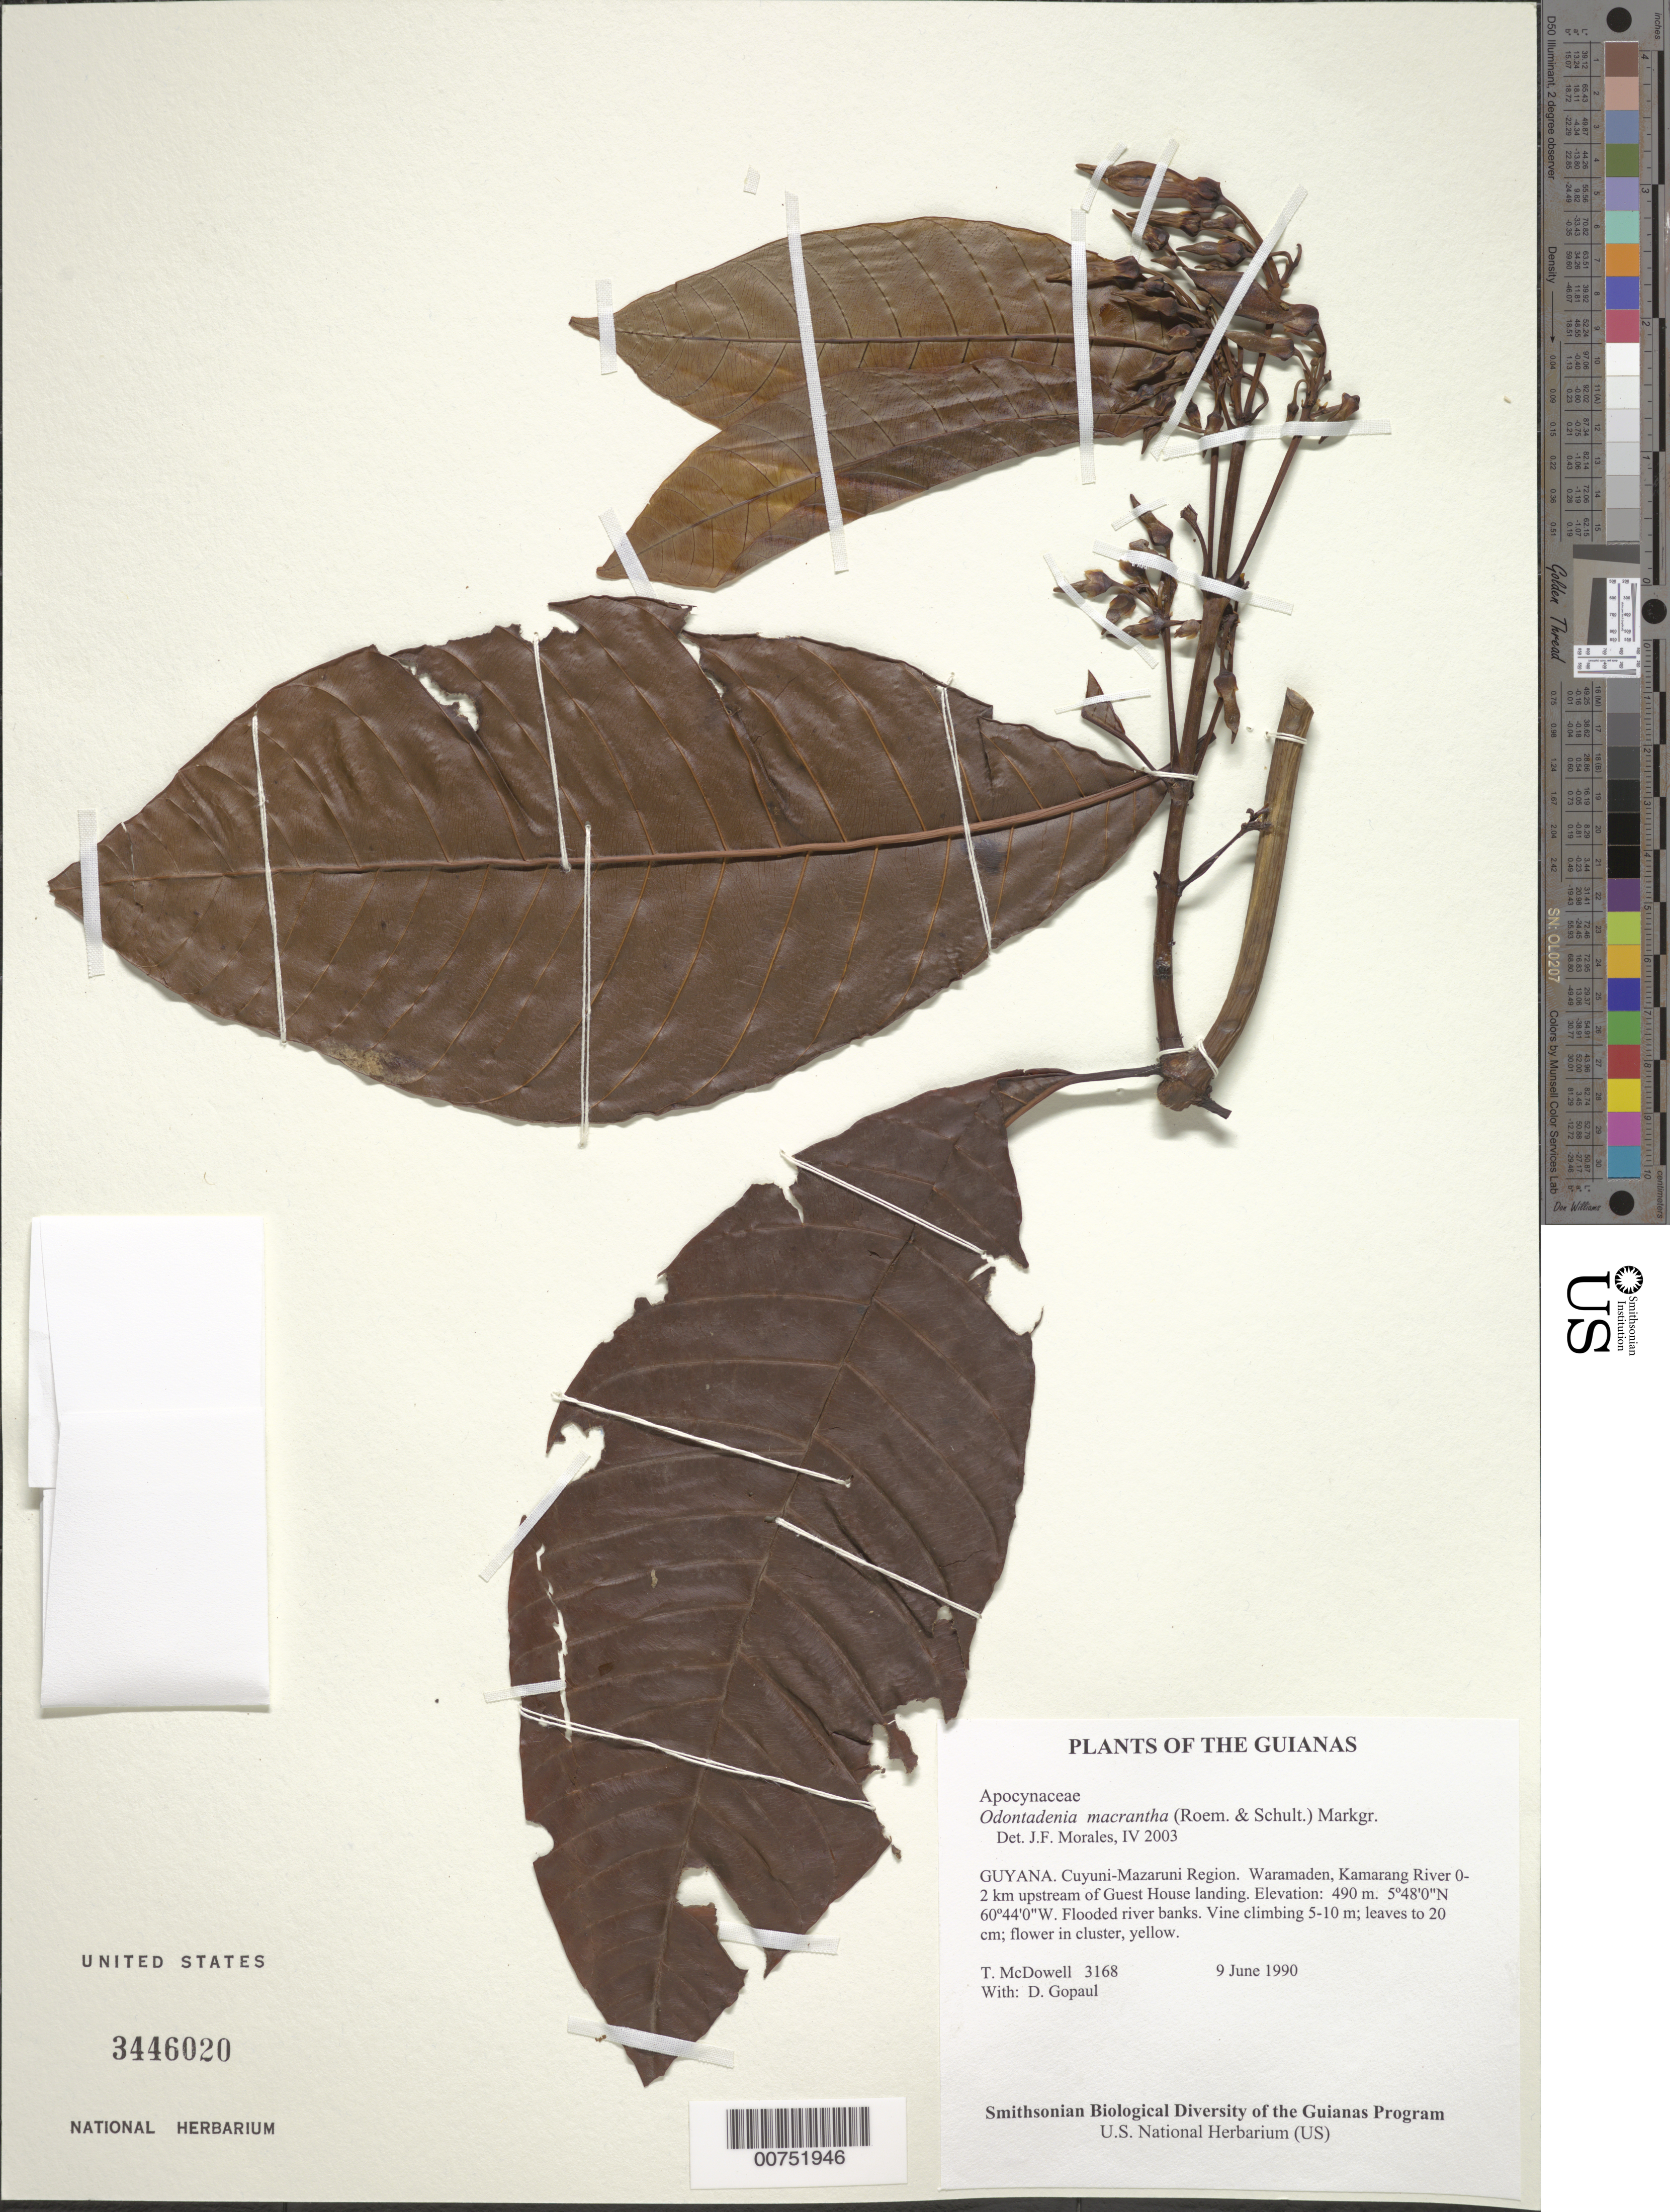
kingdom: Plantae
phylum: Tracheophyta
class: Magnoliopsida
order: Gentianales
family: Apocynaceae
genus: Odontadenia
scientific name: Odontadenia macrantha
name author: (Roem. & Schult.) Markgr.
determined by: Morales, J. F.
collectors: T. McDowell & D. Gopaul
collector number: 3168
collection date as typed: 9 June 1990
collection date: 1990-06-09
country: Guyana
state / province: Cuyuni-Mazaruni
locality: Waramaden, Kamarang River 0-2 km upstream of Guest House landing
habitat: Flooded river banks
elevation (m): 490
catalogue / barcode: US 3446020